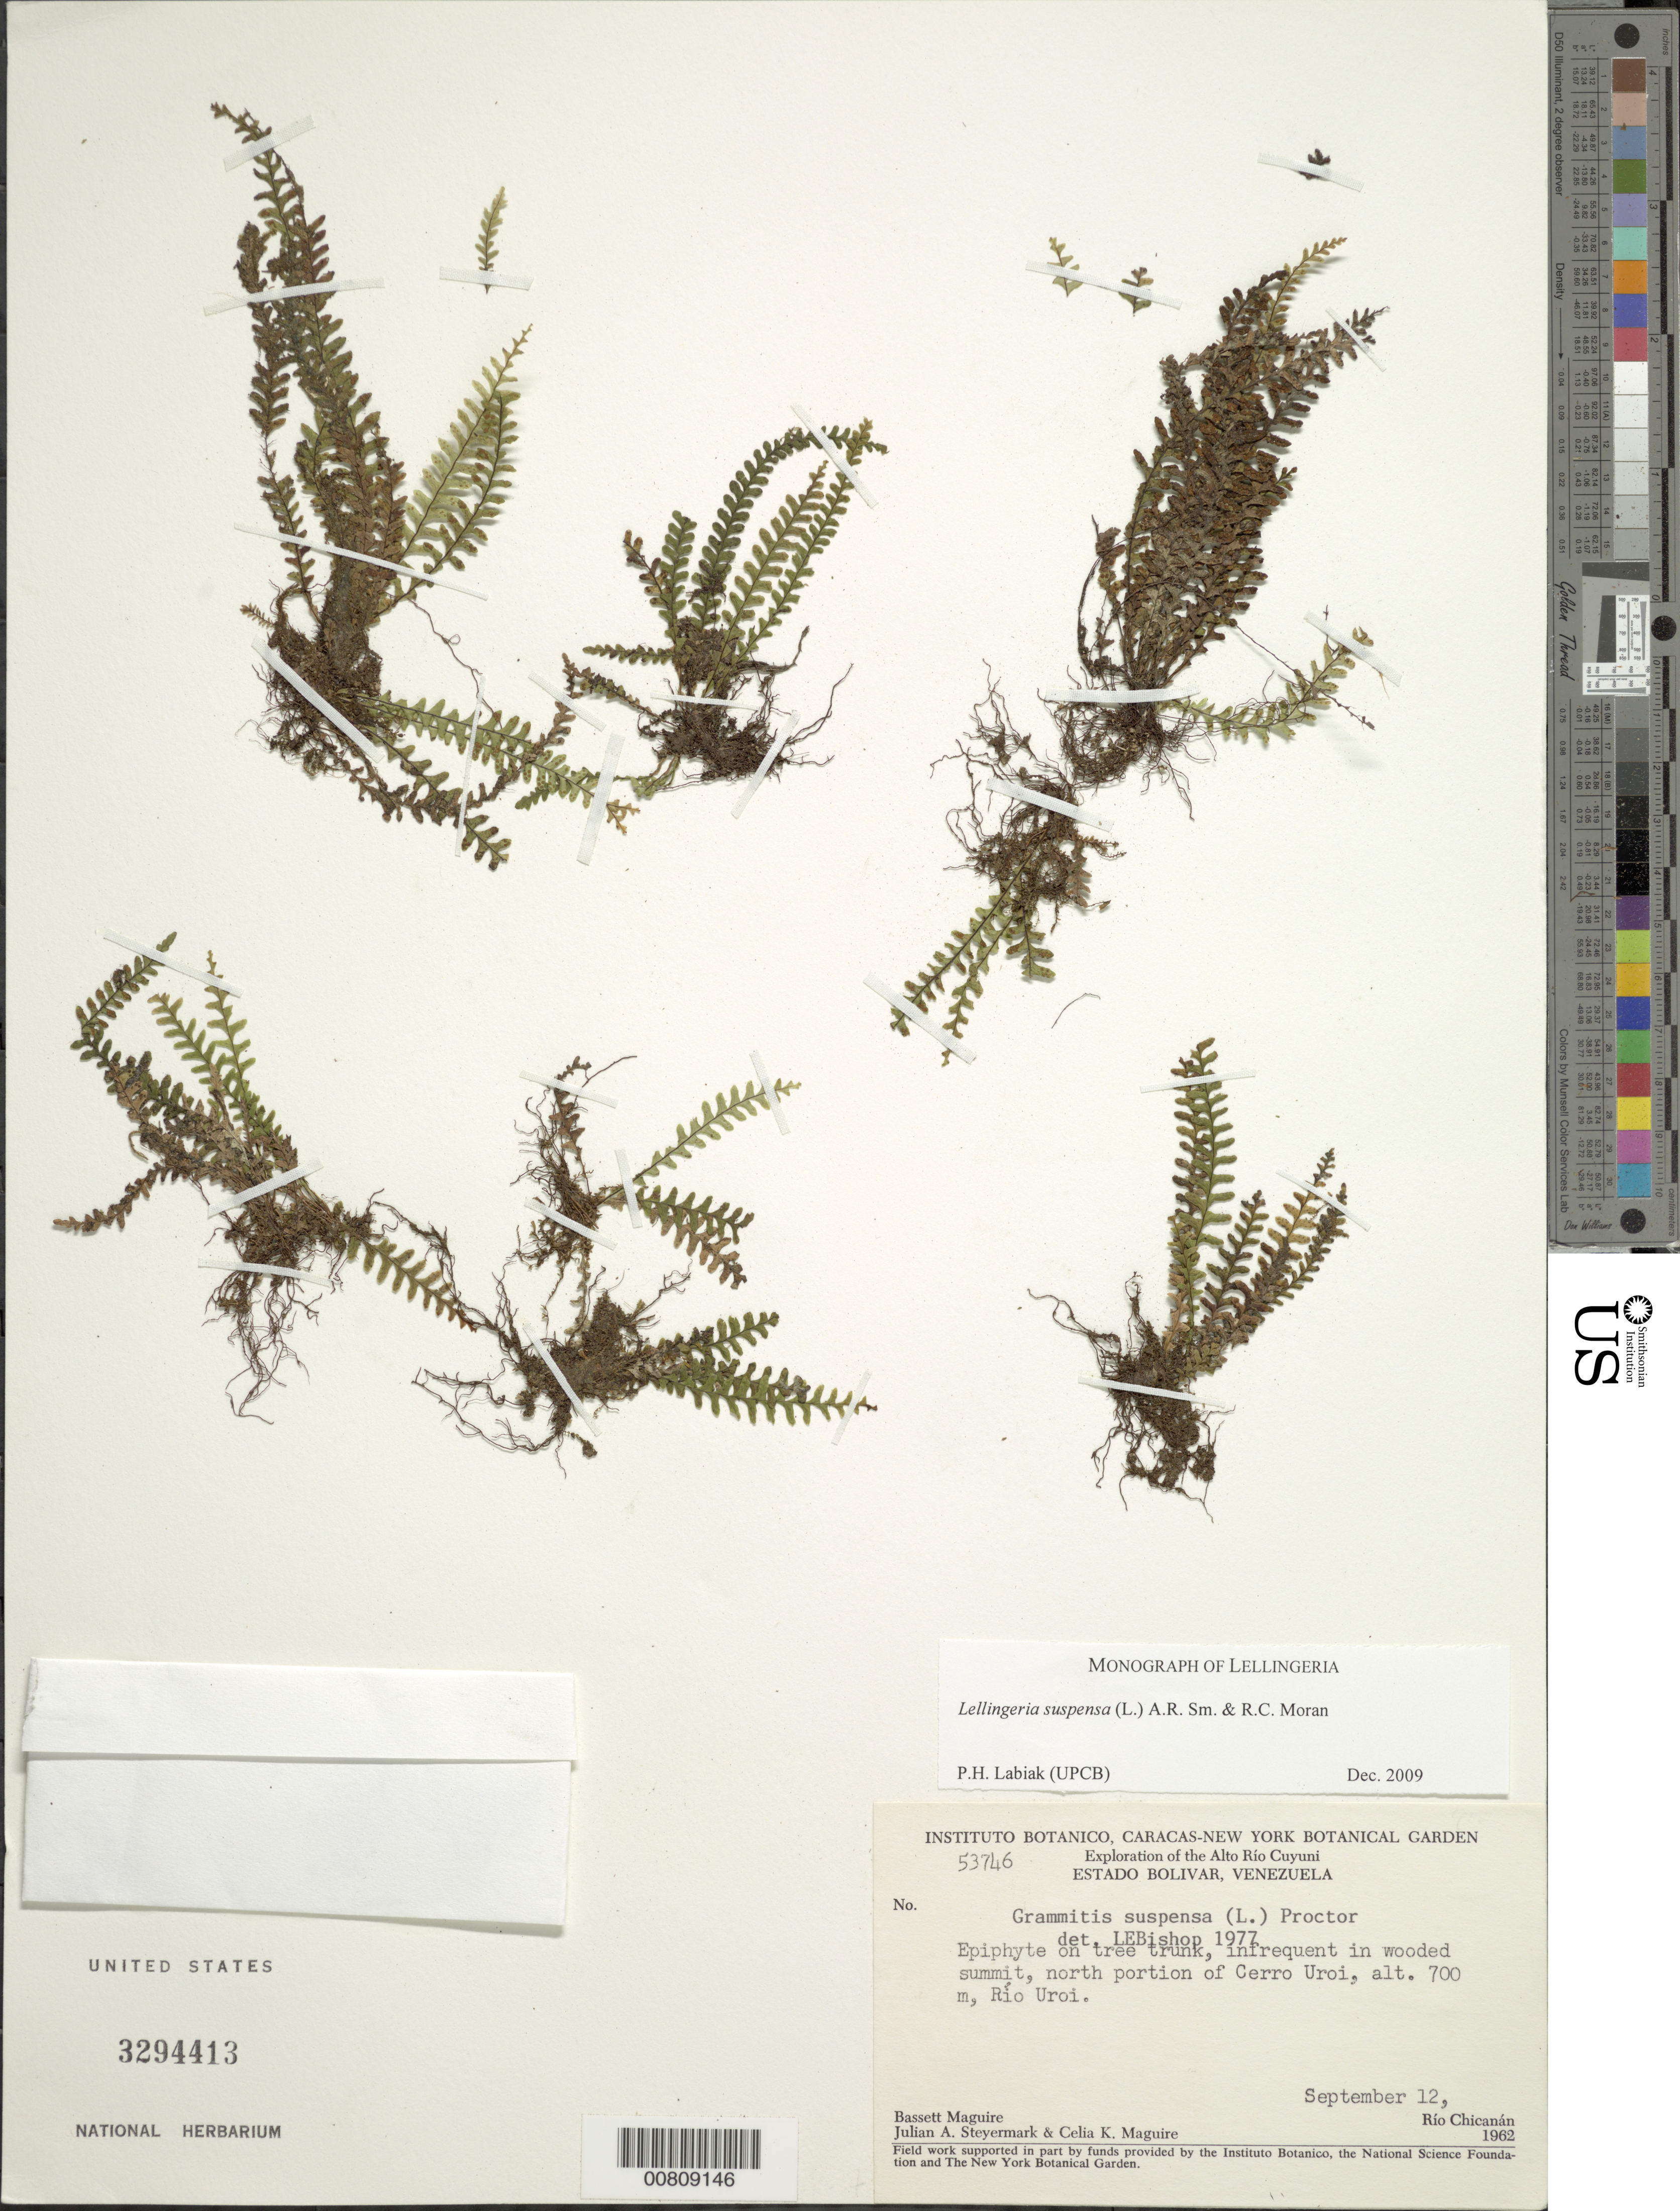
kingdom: Plantae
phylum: Tracheophyta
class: Polypodiopsida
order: Polypodiales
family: Polypodiaceae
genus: Lellingeria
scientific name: Lellingeria suspensa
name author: (L.) A.R. Sm. & R.C. Moran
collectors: B. Maguire, J. Steyermark & C. K. Maguire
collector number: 53746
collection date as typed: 12-Sep-62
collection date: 1962-09-12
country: Venezuela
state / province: Bolívar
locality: Alto Río Cuyuni, Cerro Uroi, summit of north portion, Río Uroi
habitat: Wooded summit, N portion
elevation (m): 700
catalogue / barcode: US 3294413